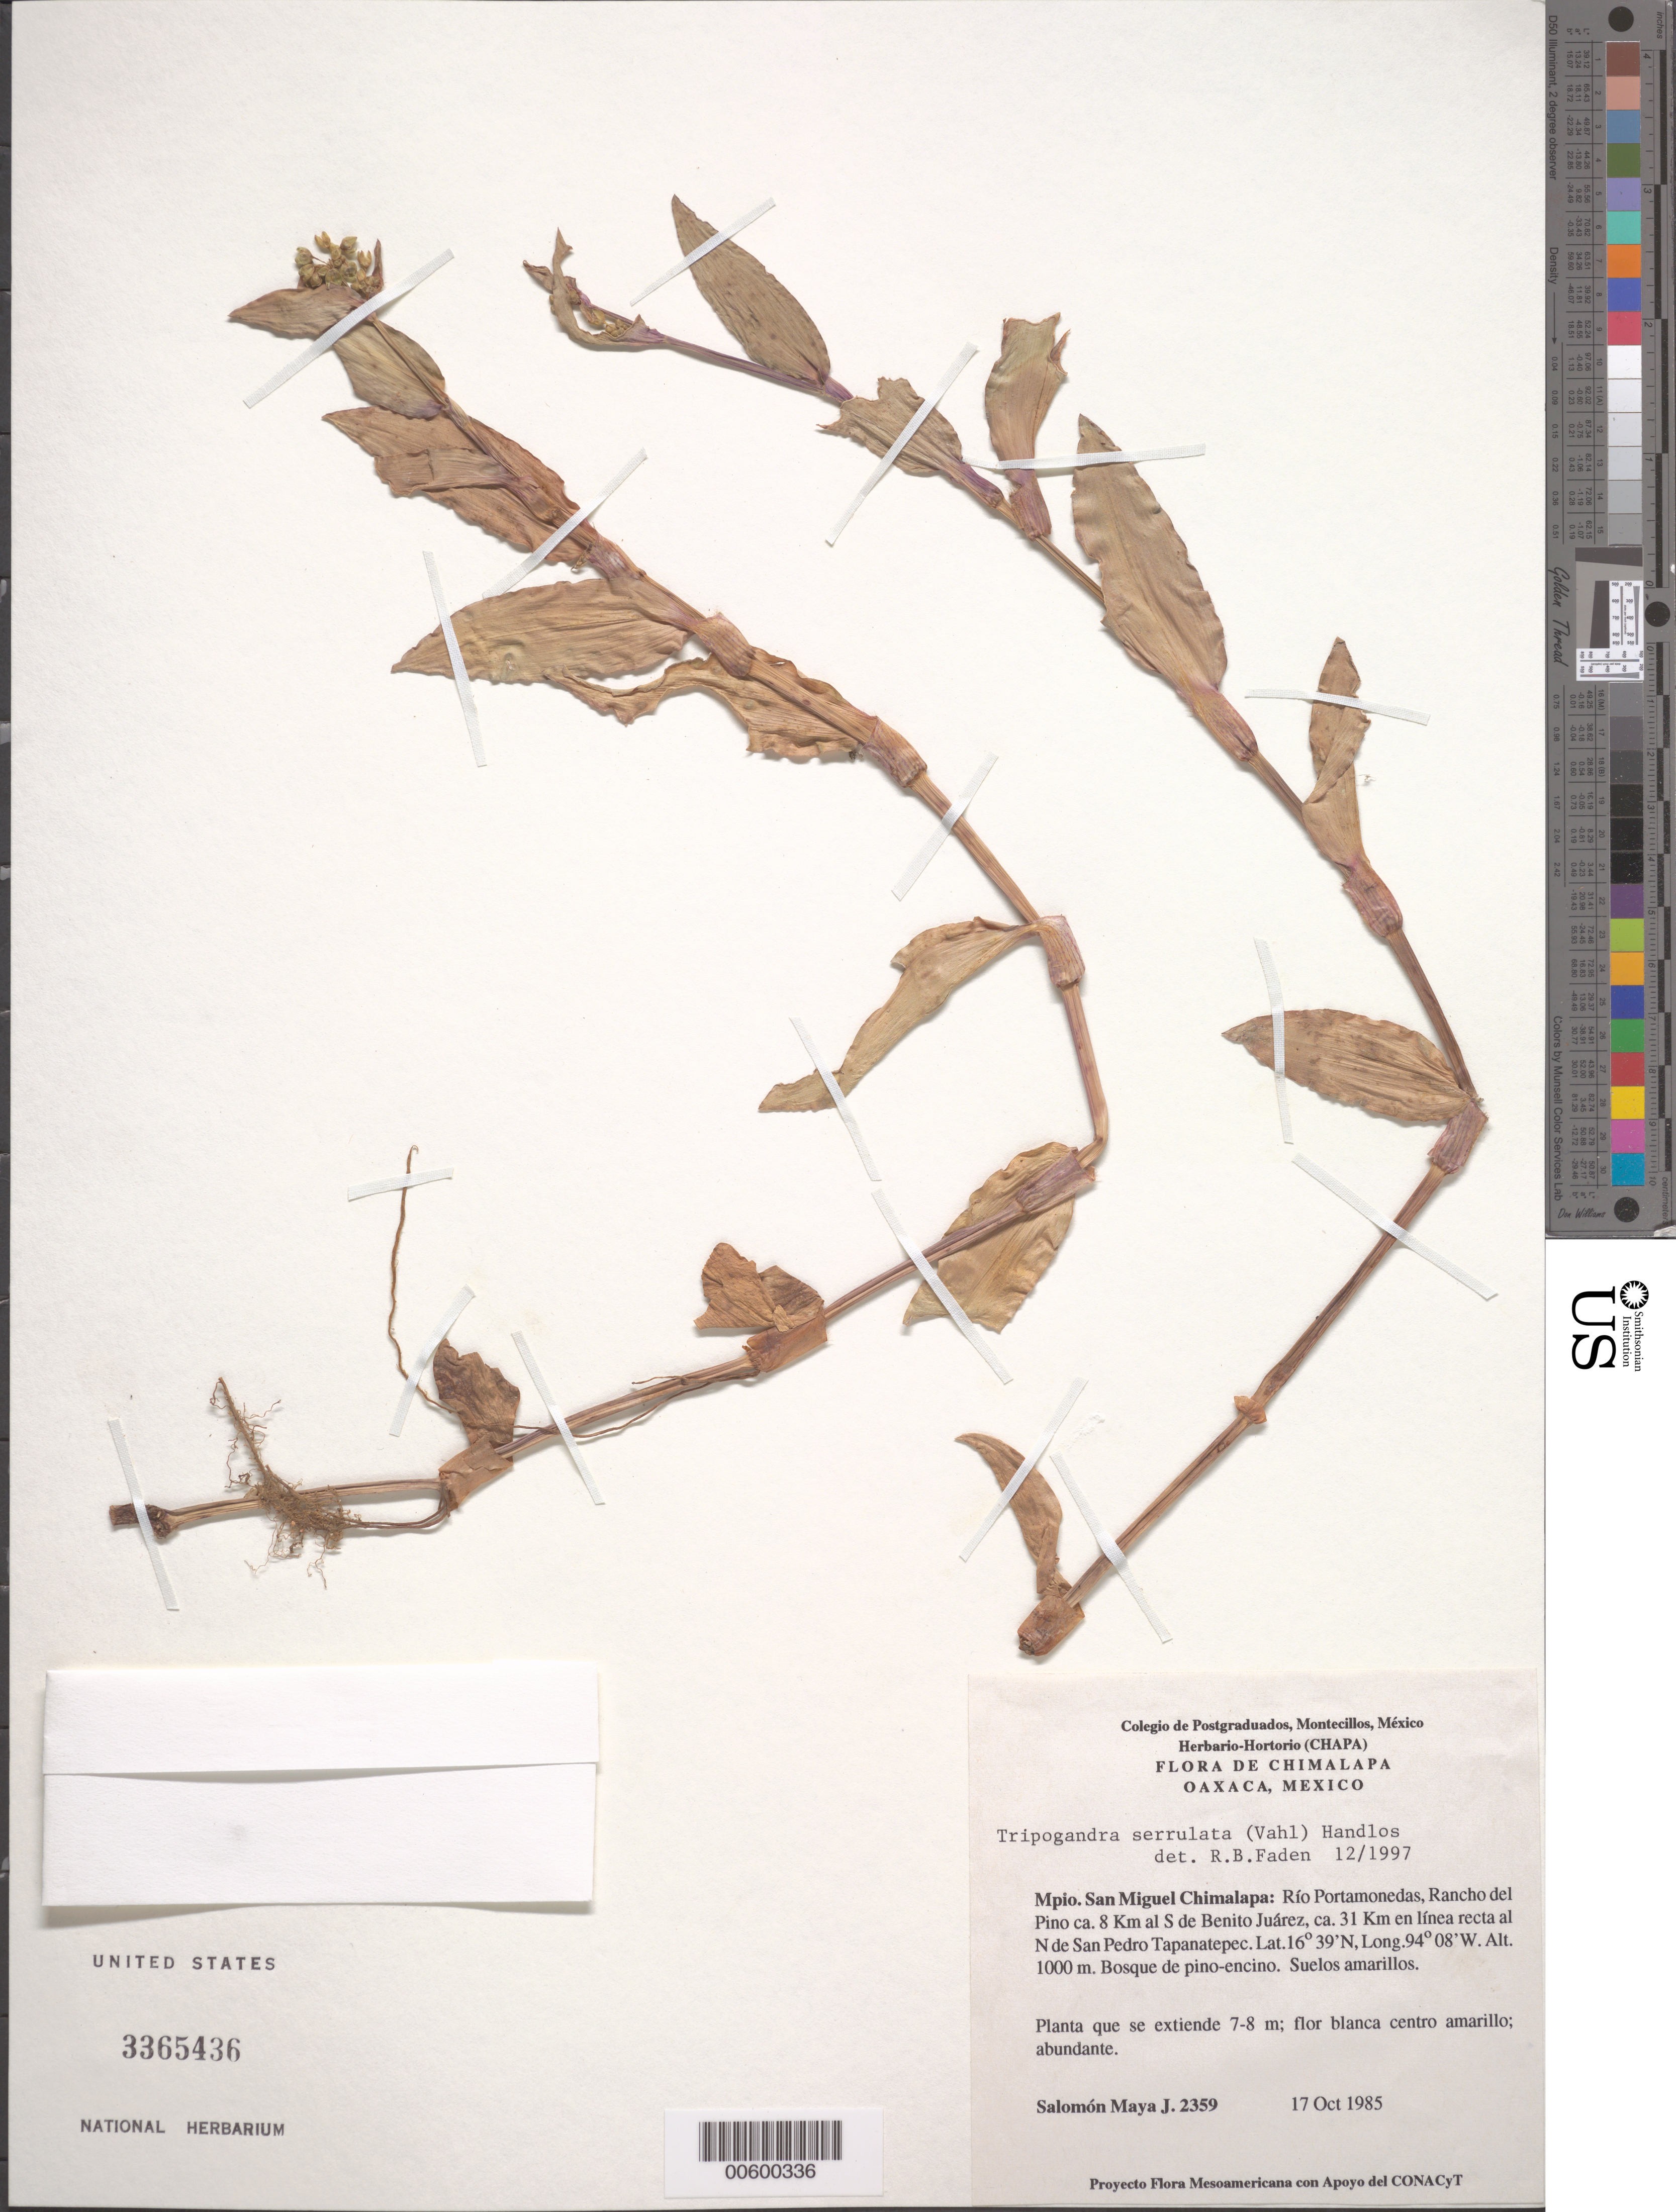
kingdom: Plantae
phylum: Tracheophyta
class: Liliopsida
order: Commelinales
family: Commelinaceae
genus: Tripogandra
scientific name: Tripogandra serrulata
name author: (Vahl) Handlos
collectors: S. Maya J.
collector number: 2559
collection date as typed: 17 Oct 1985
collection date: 1985-10-17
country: Mexico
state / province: Oaxaca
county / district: San Miguel Chimalapa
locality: San miguel chimalapa, rio portamonedas, roacho del pino, S of benito juarez, N of pedro tapanatepec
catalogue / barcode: US 3365436